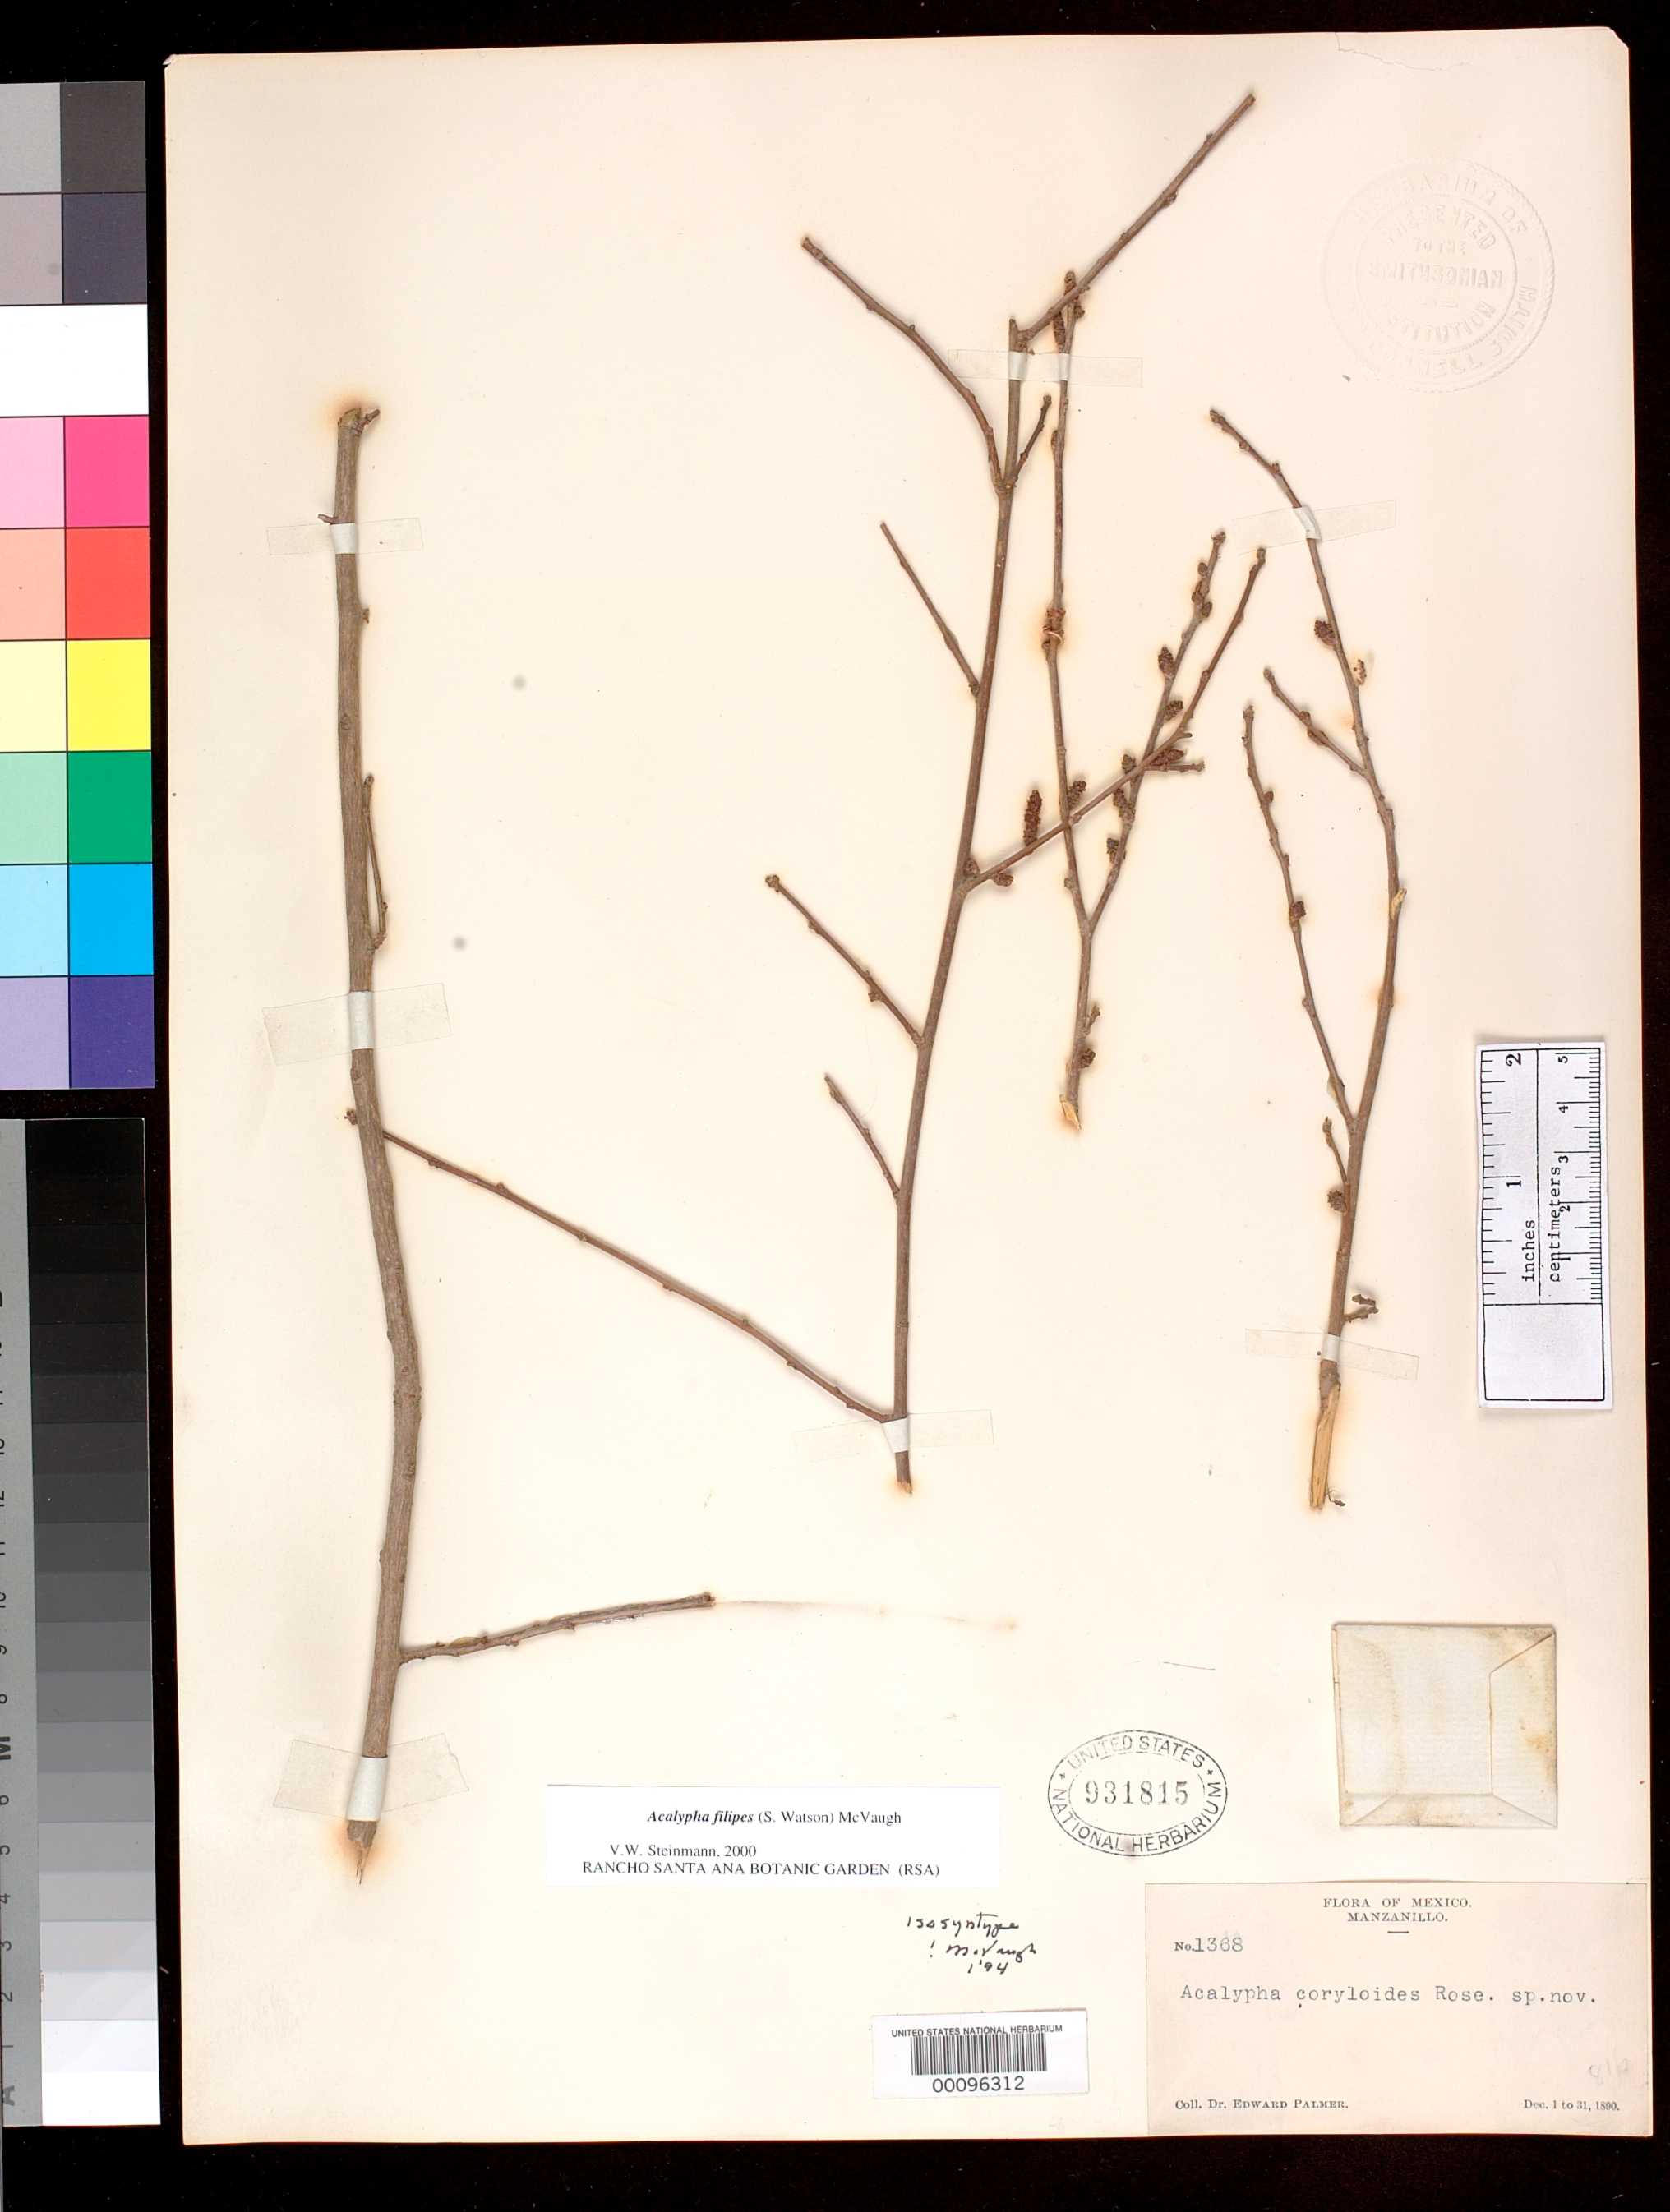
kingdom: Plantae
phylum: Tracheophyta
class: Magnoliopsida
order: Malpighiales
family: Euphorbiaceae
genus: Acalypha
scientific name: Acalypha coryloides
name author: Rose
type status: Syntype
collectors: E. Palmer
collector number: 1368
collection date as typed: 01 Dec 1890 to 31 Dec 1890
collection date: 1890-12-01/1890-12-31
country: Mexico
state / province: Colima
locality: Manzanillo.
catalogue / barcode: US 931815